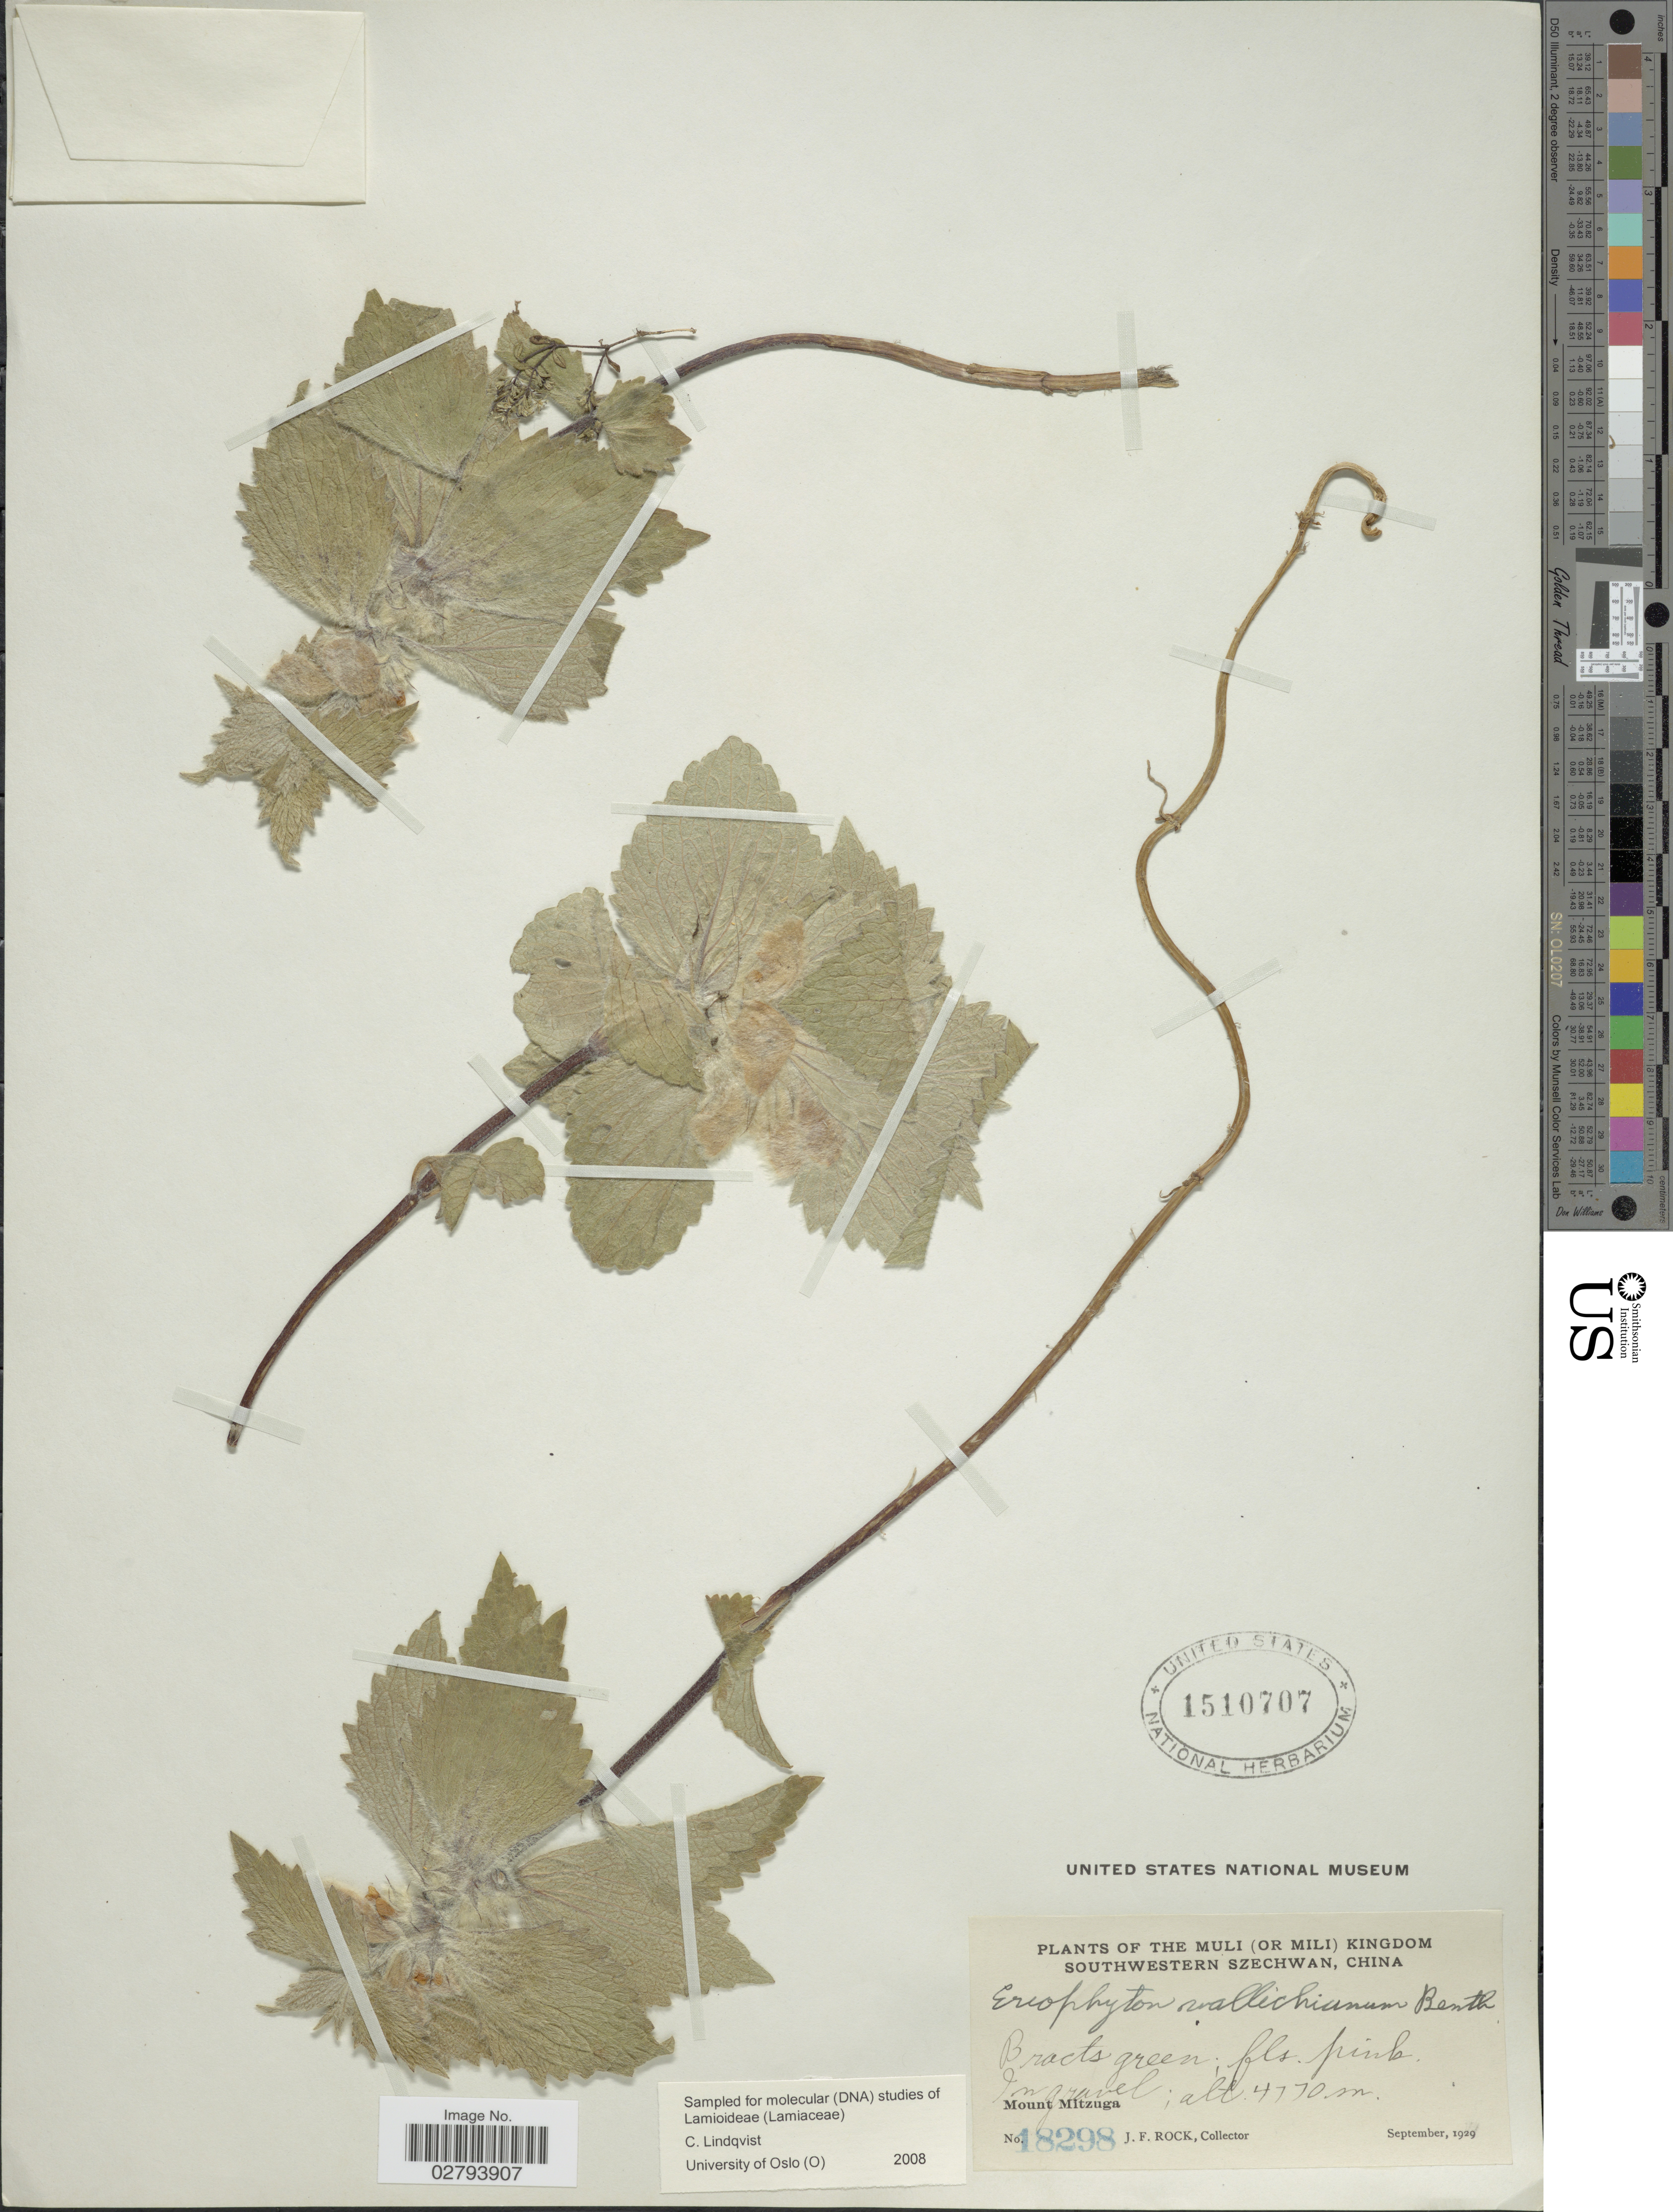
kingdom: Plantae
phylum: Tracheophyta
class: Magnoliopsida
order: Lamiales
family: Lamiaceae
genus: Eriophyton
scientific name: Eriophyton wallichianum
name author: Hook. f.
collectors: J. Rock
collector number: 18298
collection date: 1929-09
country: China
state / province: Sichuan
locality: The Muli (or Mili) Kingdom Southwestern Szechwan, China, Mount Mitzuga.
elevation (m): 4110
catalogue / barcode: US 1510707